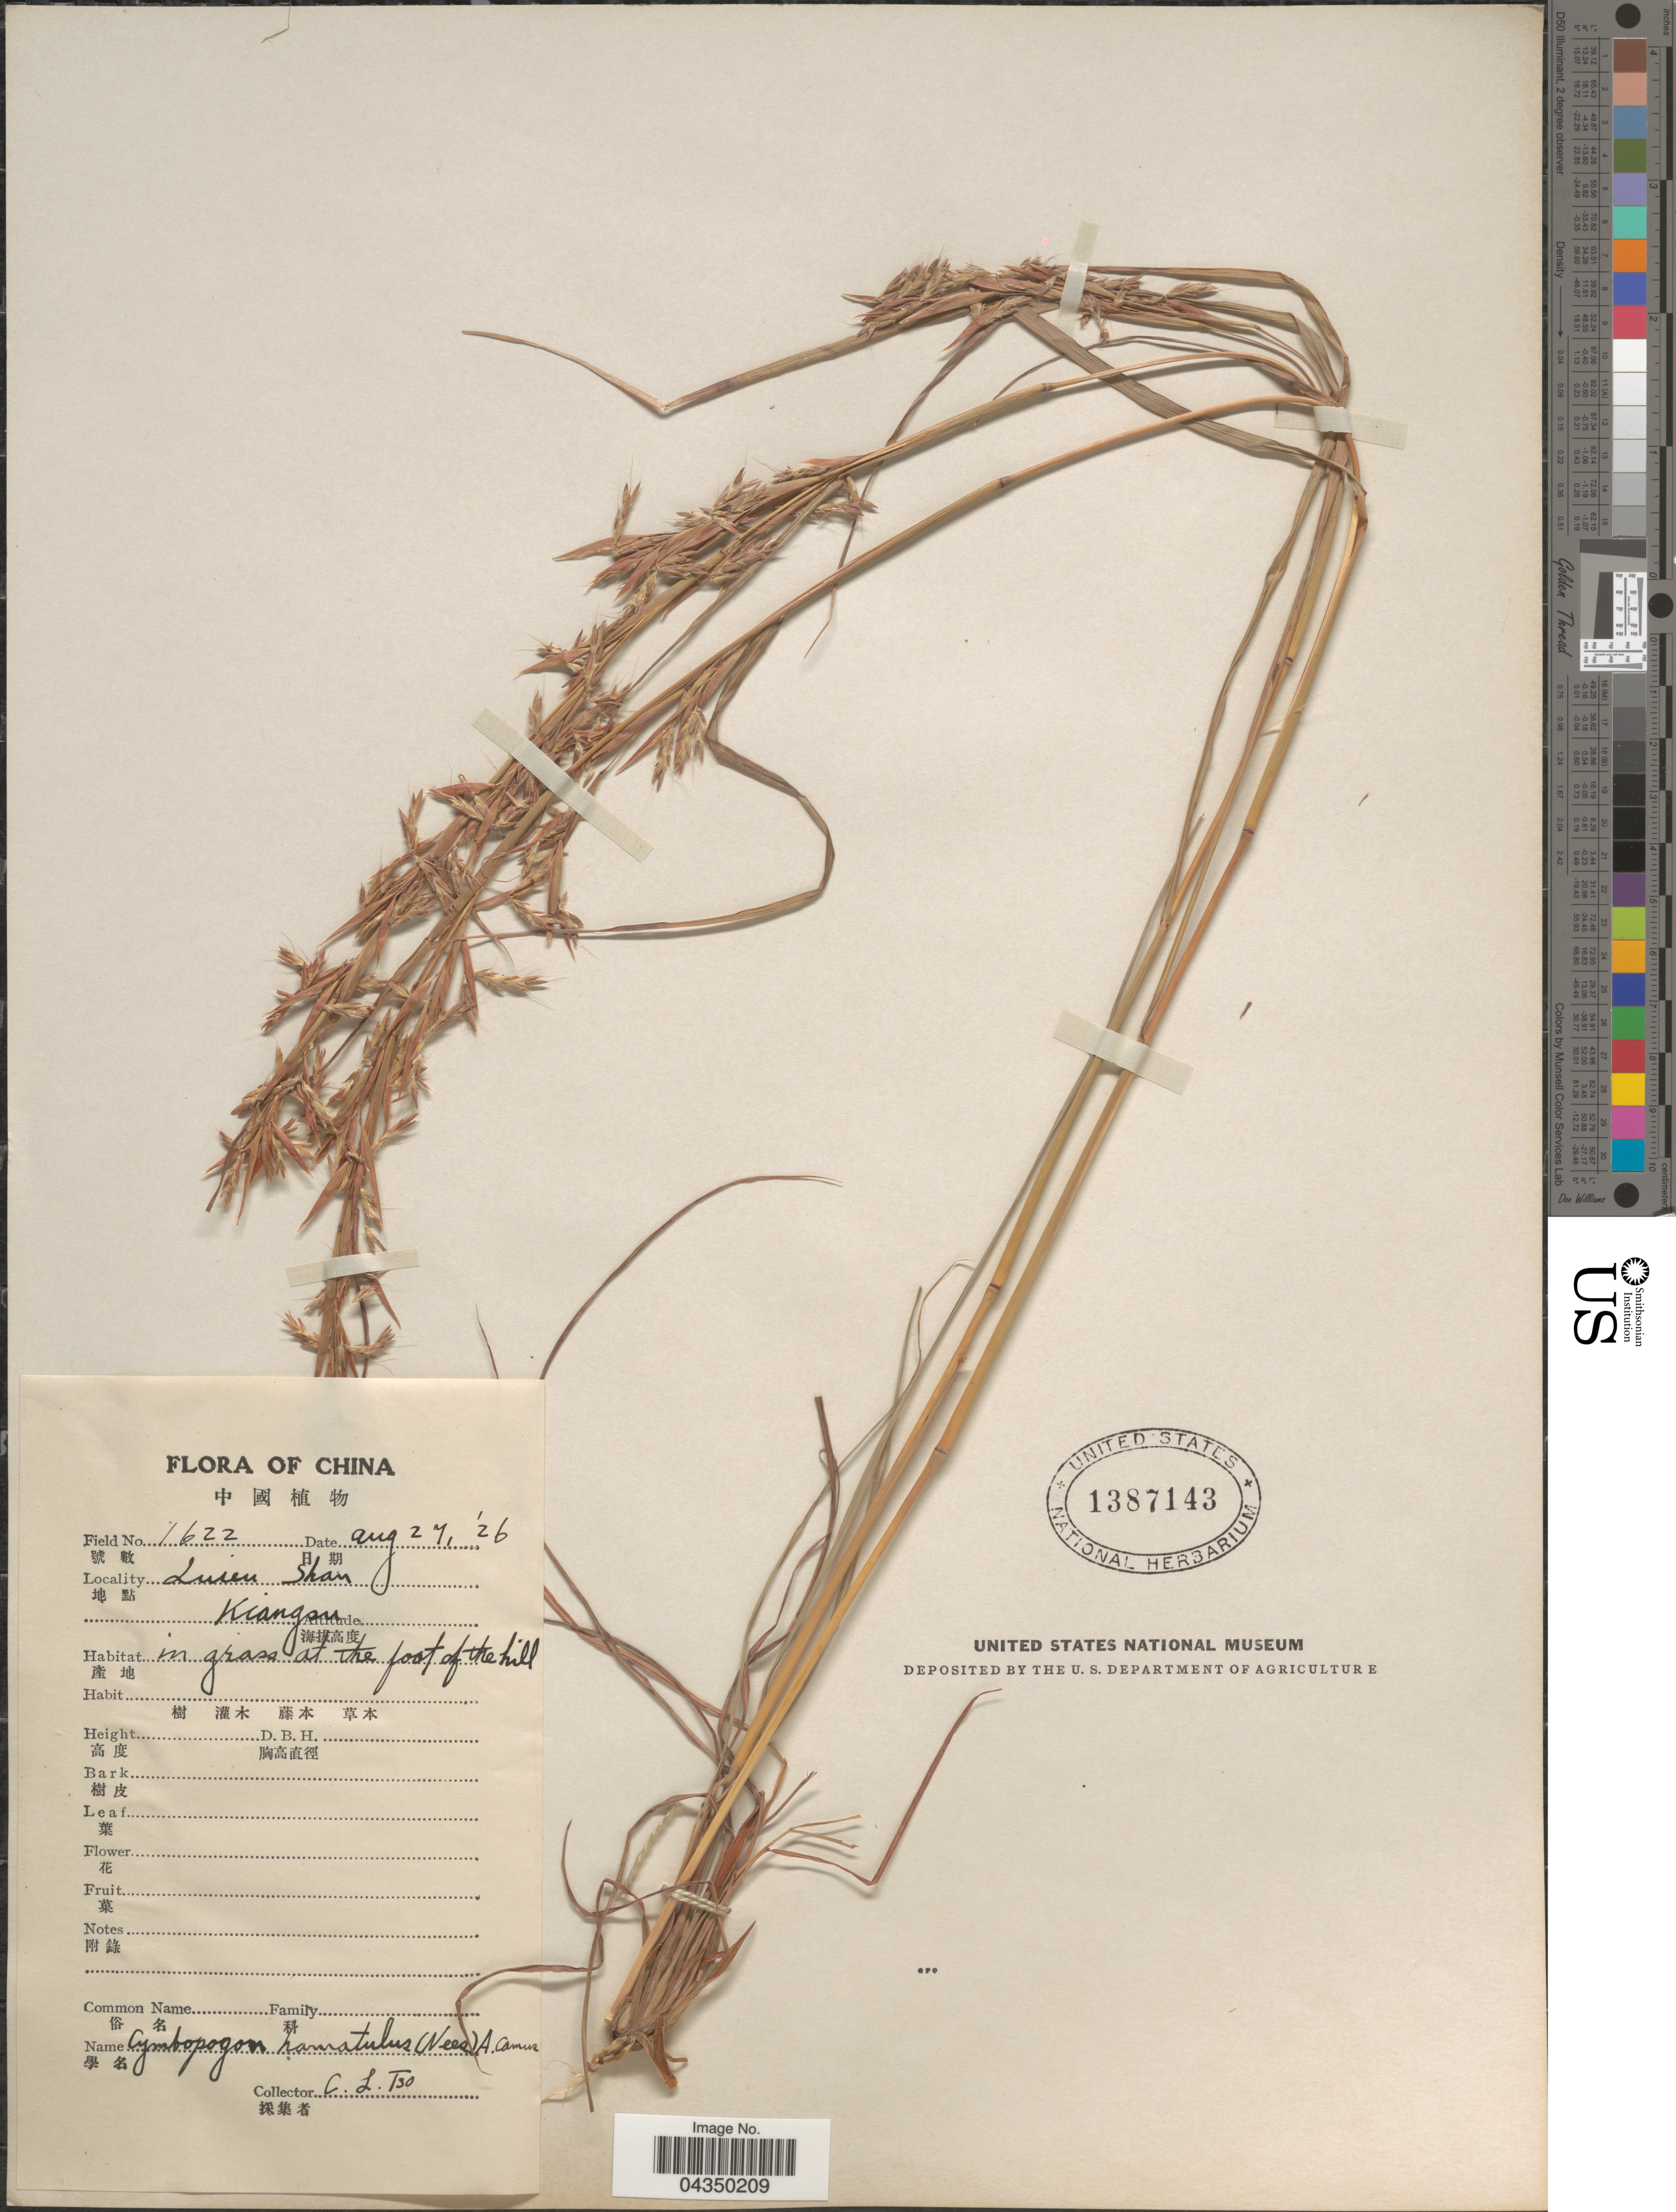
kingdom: Plantae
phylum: Tracheophyta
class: Liliopsida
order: Poales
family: Poaceae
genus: Cymbopogon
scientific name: Cymbopogon tortilis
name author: (J. Presl) A. Camus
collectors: C. Tso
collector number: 1622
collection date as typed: Transcribed d/m/y: 27/8/26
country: China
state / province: Jiangsu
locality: Luien Shan. Kiangsu. In grass at the foot of the hill.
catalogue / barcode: US 1387143